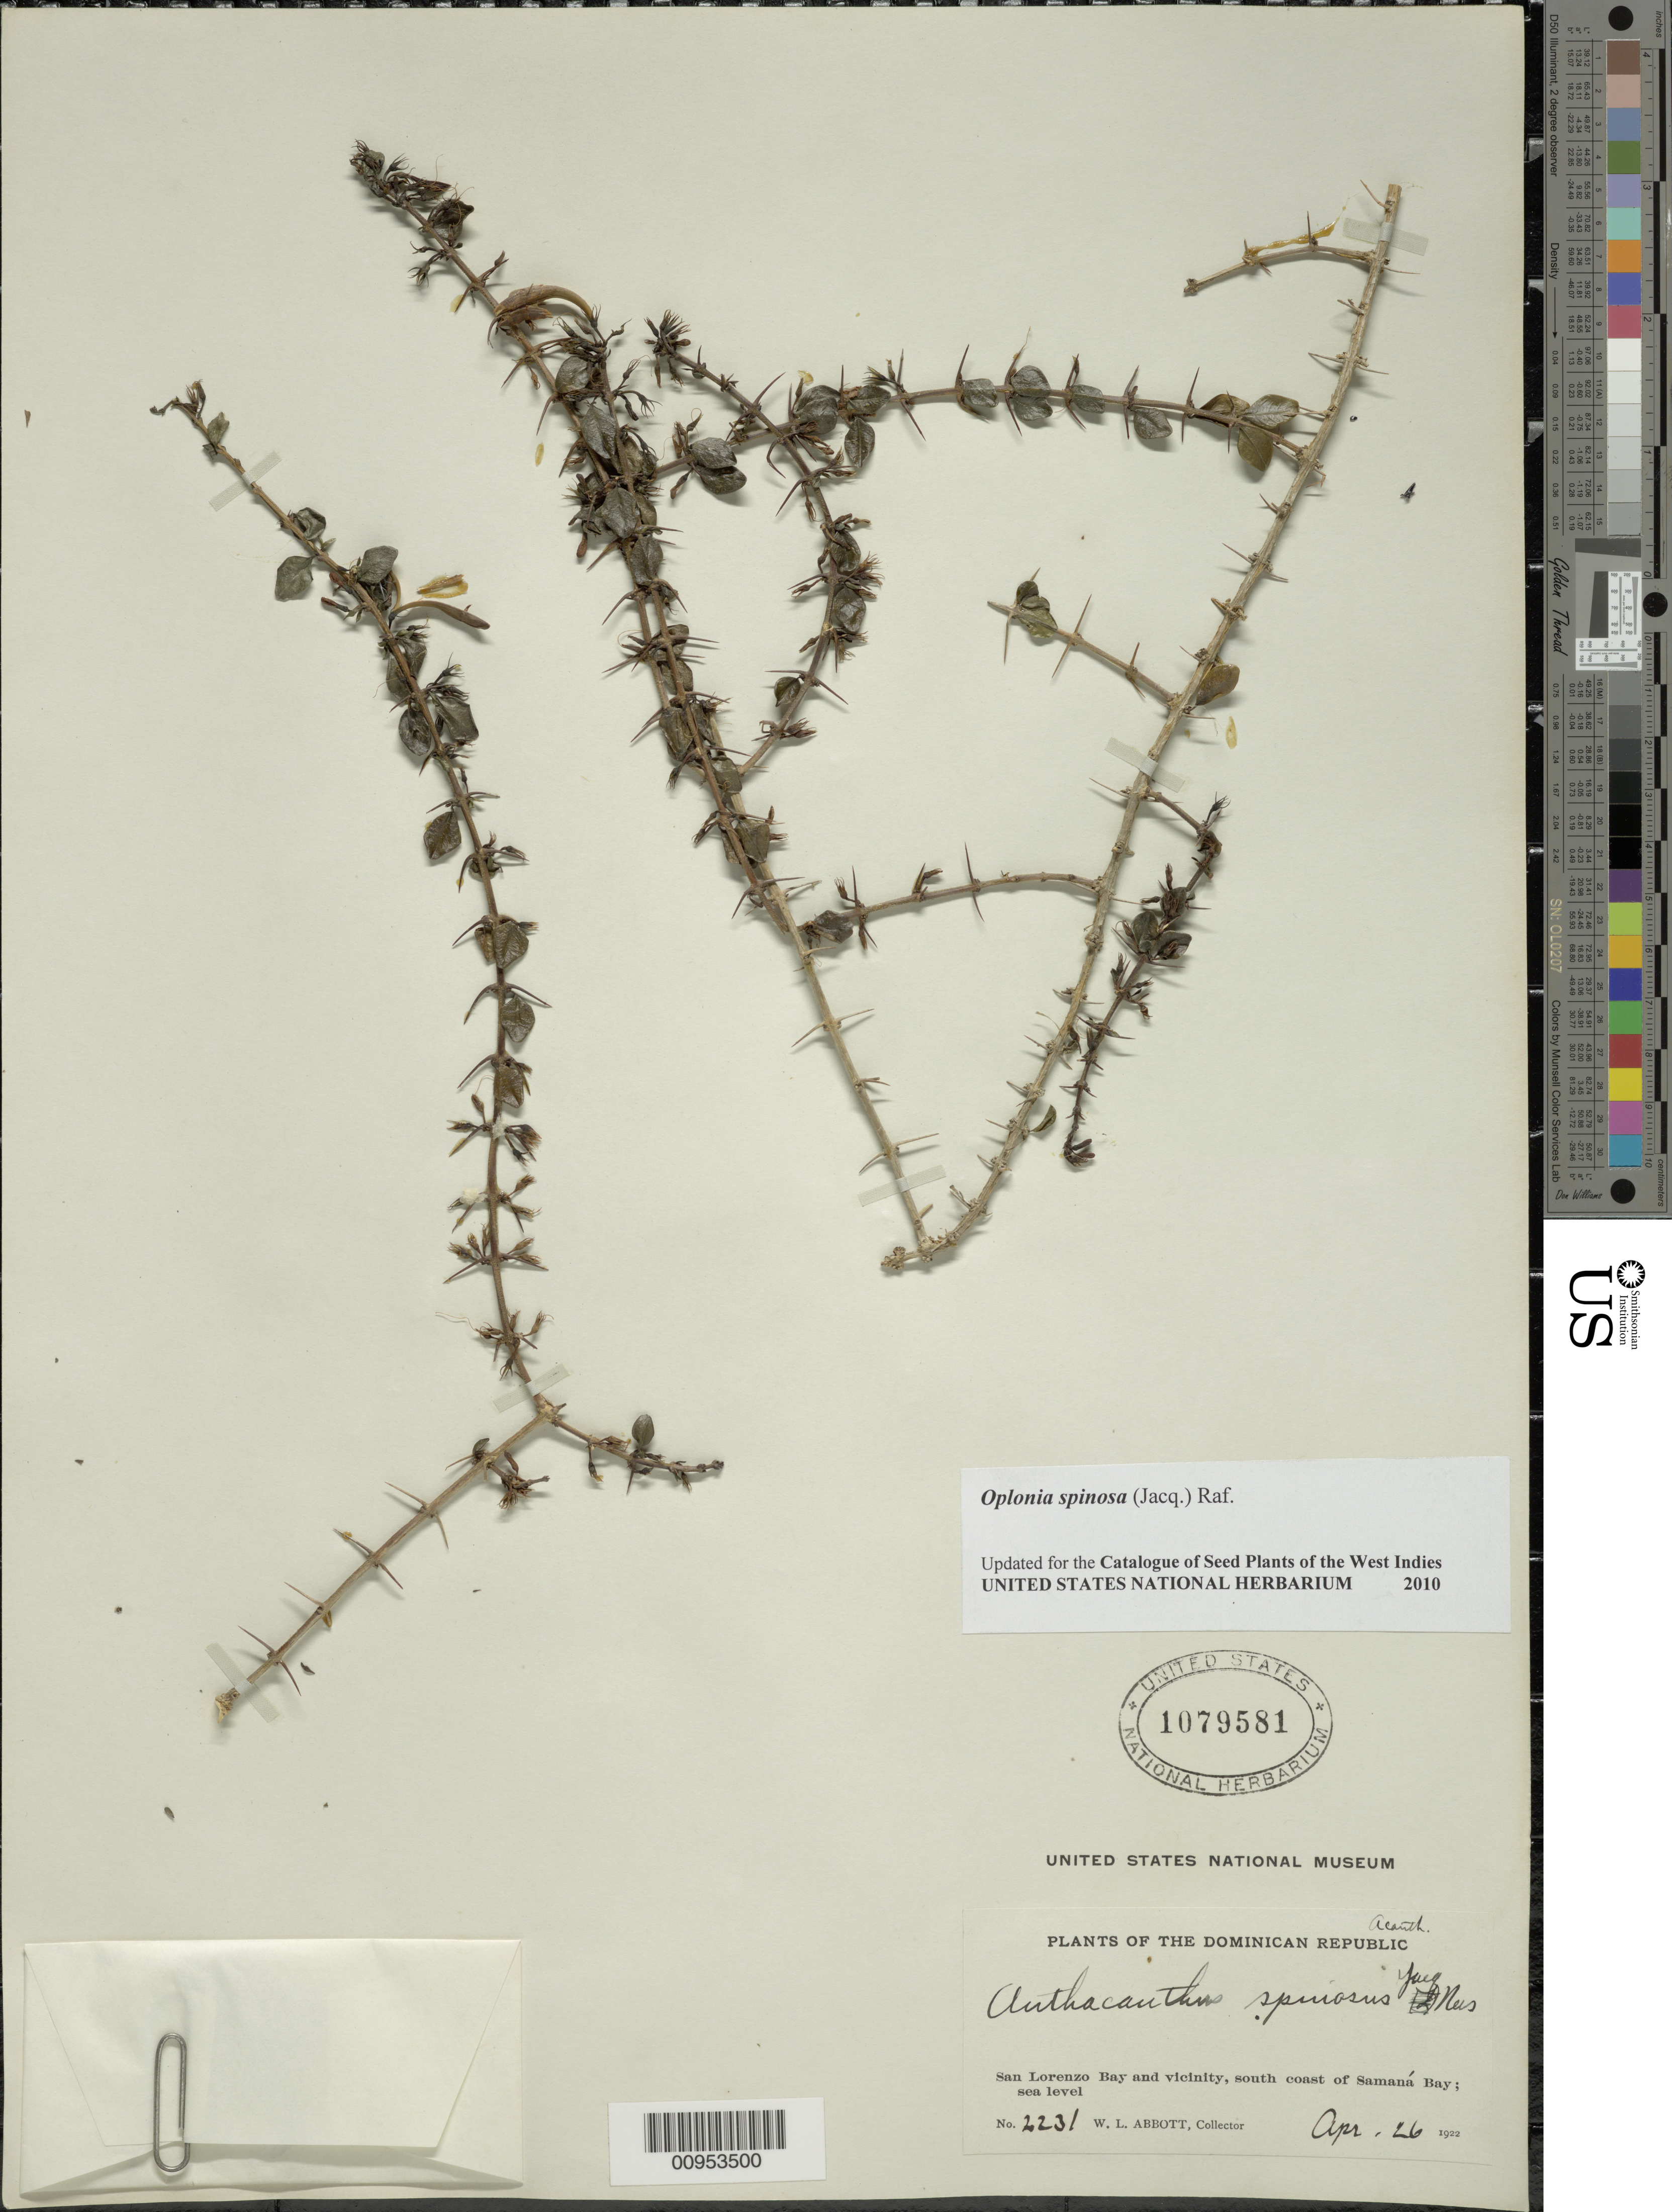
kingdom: Plantae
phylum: Tracheophyta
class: Magnoliopsida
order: Lamiales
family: Acanthaceae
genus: Oplonia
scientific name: Oplonia spinosa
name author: Raf.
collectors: W. L. Abbott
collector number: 2231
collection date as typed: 26 Apr 1922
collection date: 1922-04-26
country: Dominican Republic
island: Hispaniola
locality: San Lorenzo Bay and vicinity, south coast of Samaná Bay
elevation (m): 0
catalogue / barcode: US 1079581